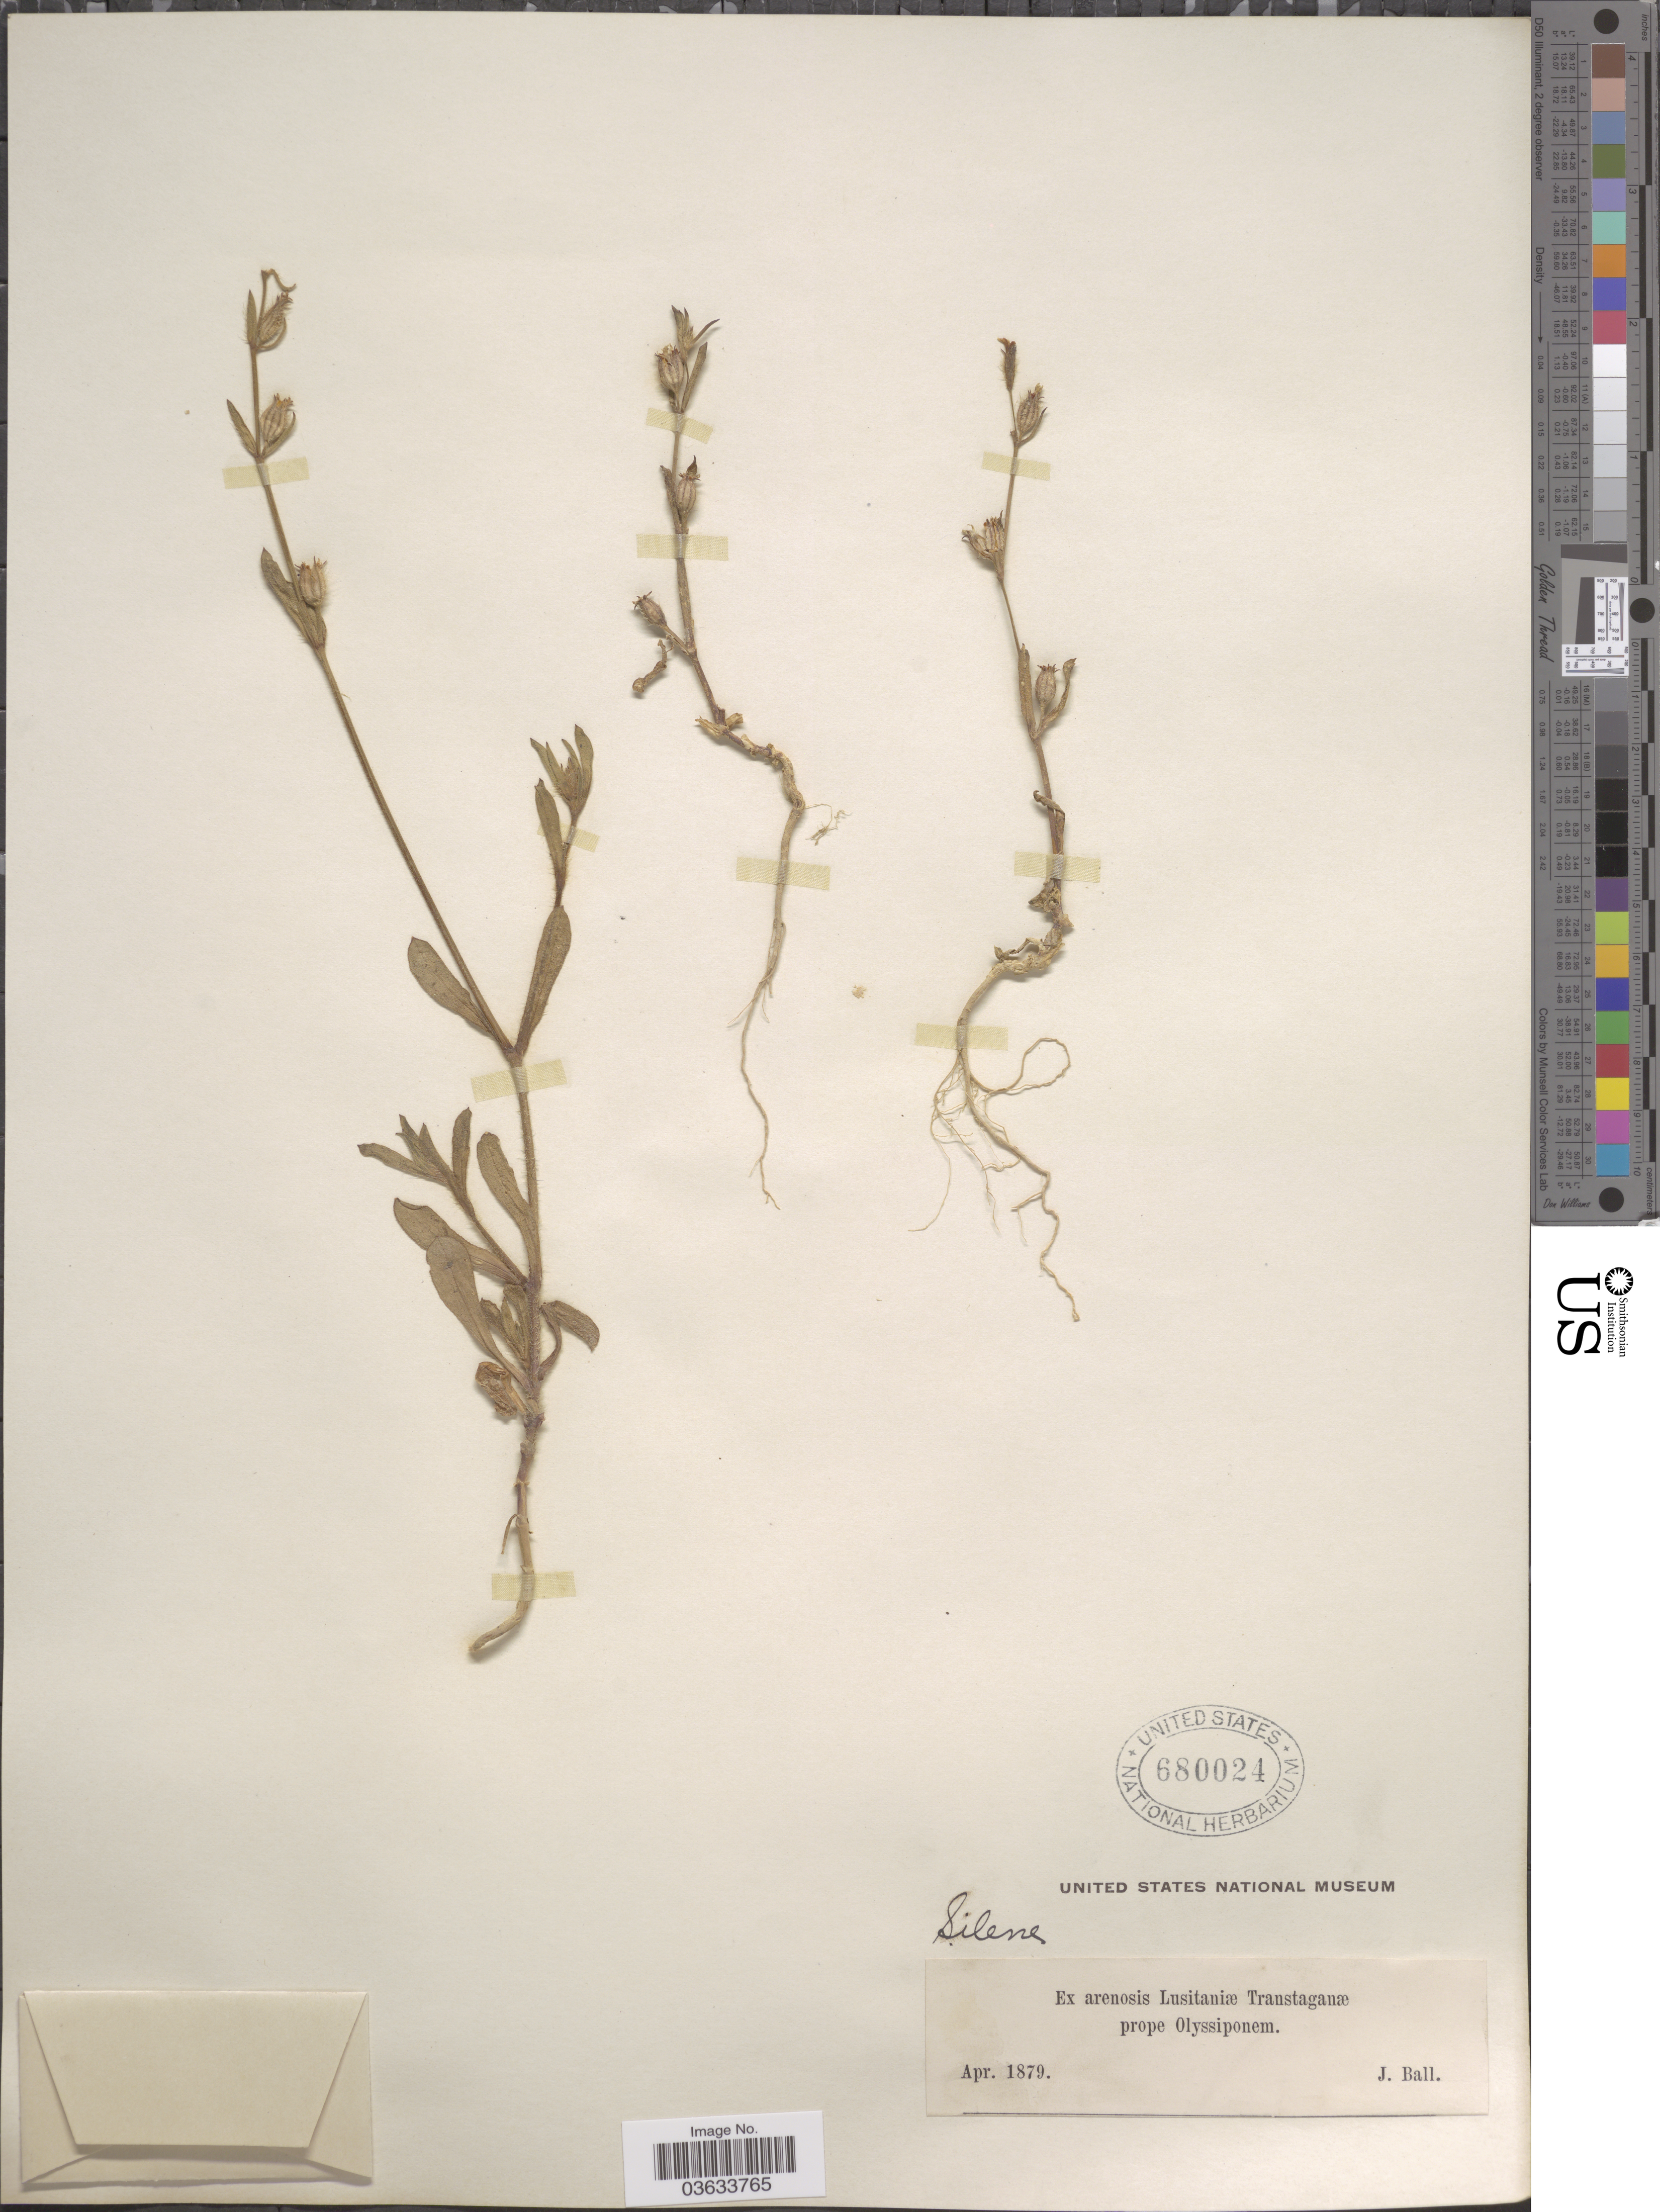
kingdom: Plantae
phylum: Tracheophyta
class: Magnoliopsida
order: Caryophyllales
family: Caryophyllaceae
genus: Silene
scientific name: Silene sp.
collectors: J. Ball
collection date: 1879-04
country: Portugal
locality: Ex arenosis Lusitaniæ Transtaganæ prope Olyssiponem.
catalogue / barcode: US 680024